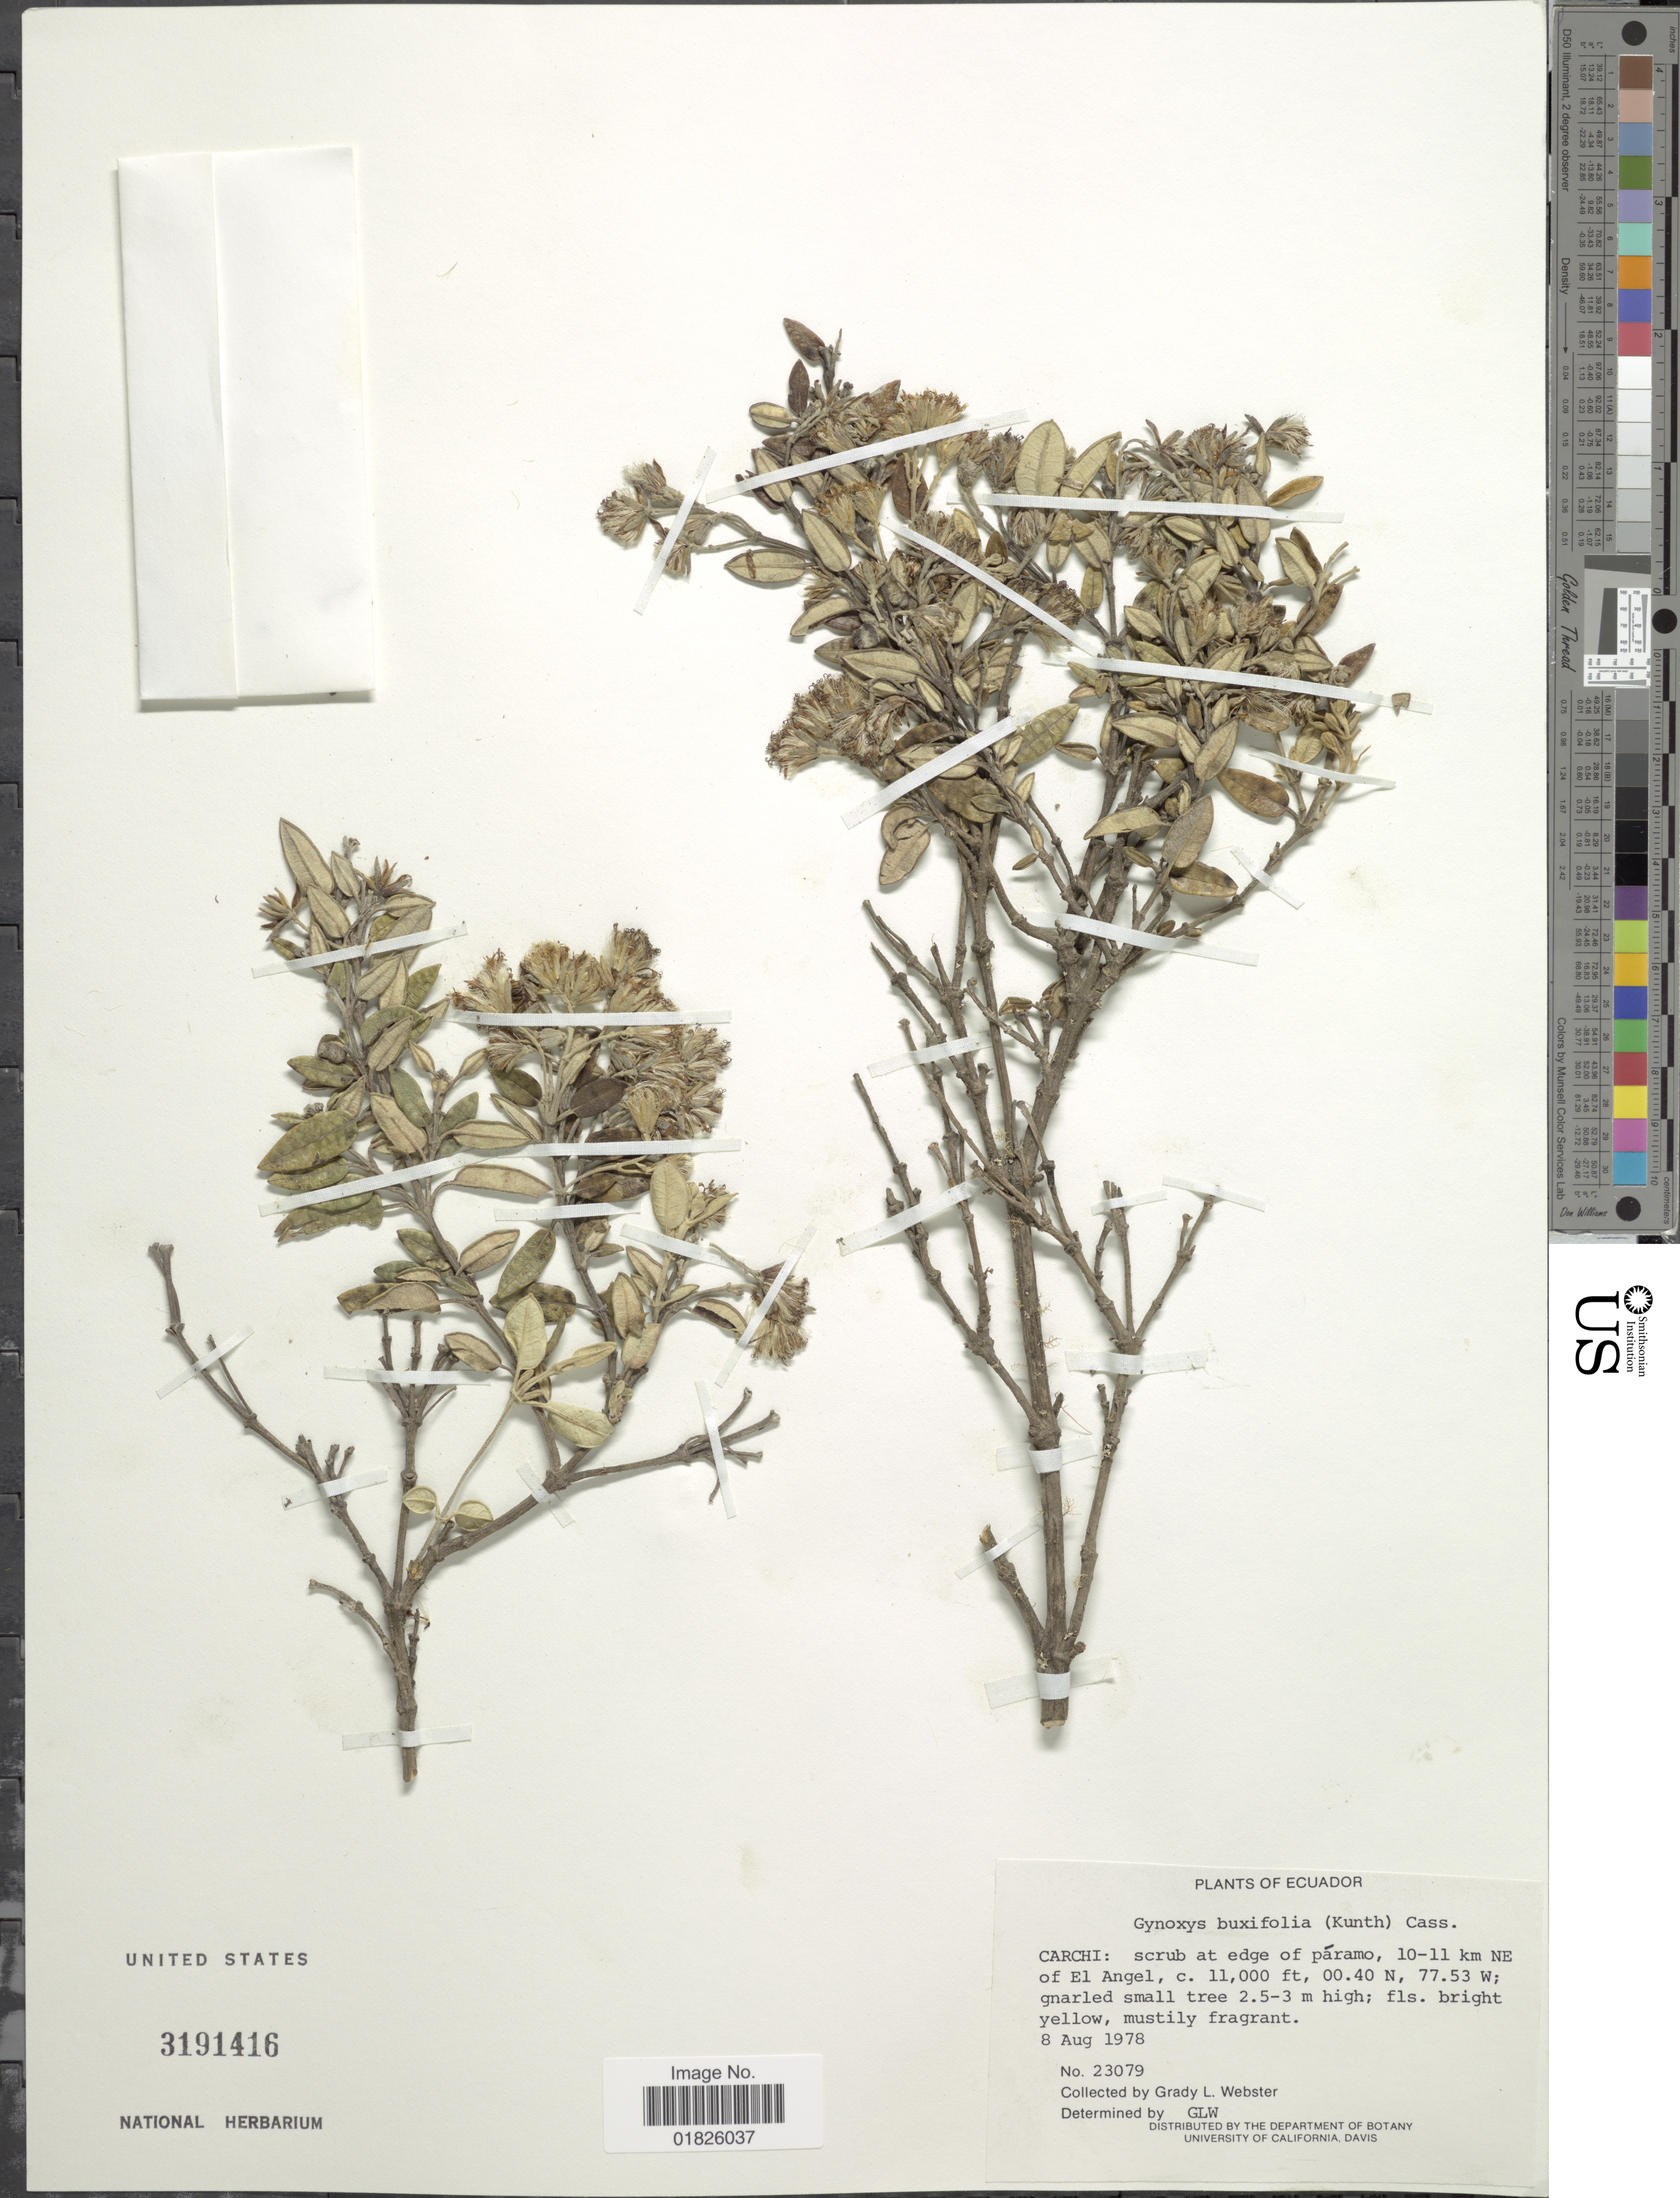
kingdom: Plantae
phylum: Tracheophyta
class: Magnoliopsida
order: Asterales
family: Asteraceae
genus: Gynoxys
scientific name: Gynoxys buxifolia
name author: (Kunth) Cass.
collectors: G. L. Webster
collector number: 23079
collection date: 1978-08-08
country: Ecuador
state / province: Carchi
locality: Scrub at edge of paramo, 10-11 km NE of El Angel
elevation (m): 3353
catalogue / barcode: US 3191416